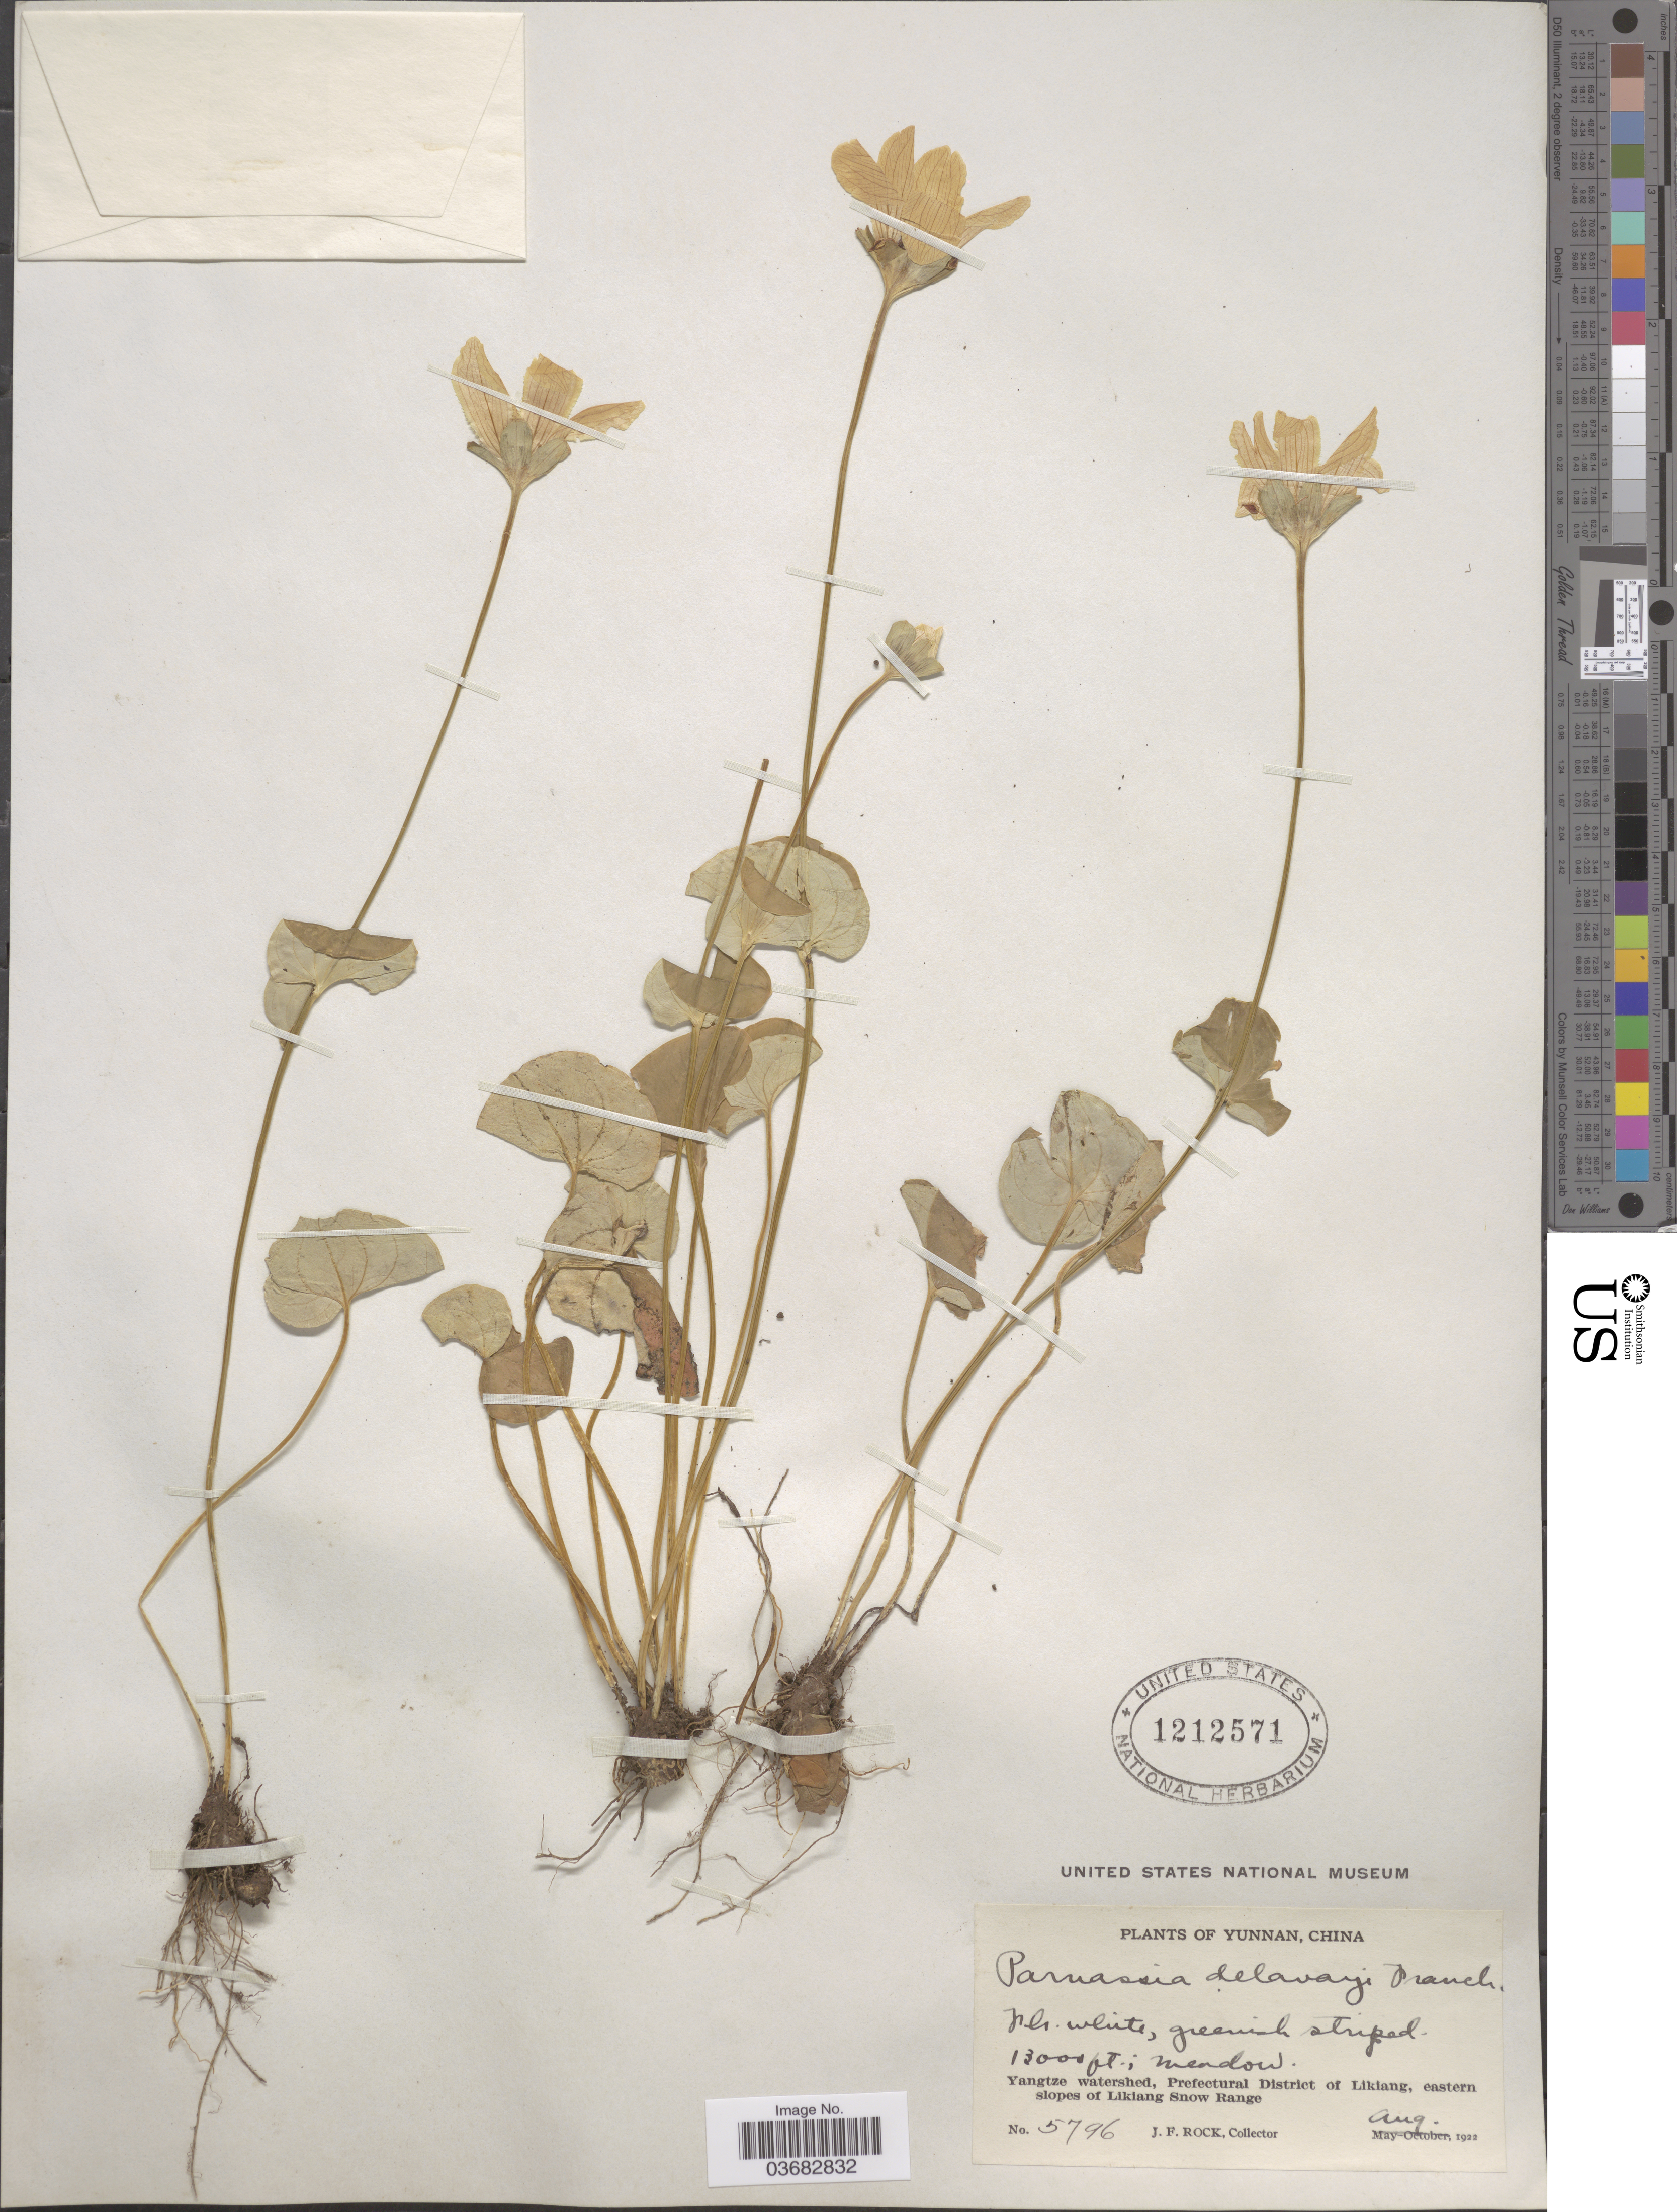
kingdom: Plantae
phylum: Tracheophyta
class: Magnoliopsida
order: Celastrales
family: Parnassiaceae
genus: Parnassia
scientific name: Parnassia delavayi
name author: Franch.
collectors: J. Rock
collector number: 5796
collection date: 1922-08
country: China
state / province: Yunnan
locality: Yangtze watershed, Prefectural District of Likiang, eastern slopes of Likiang Snow Range.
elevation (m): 3962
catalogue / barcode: US 1212571